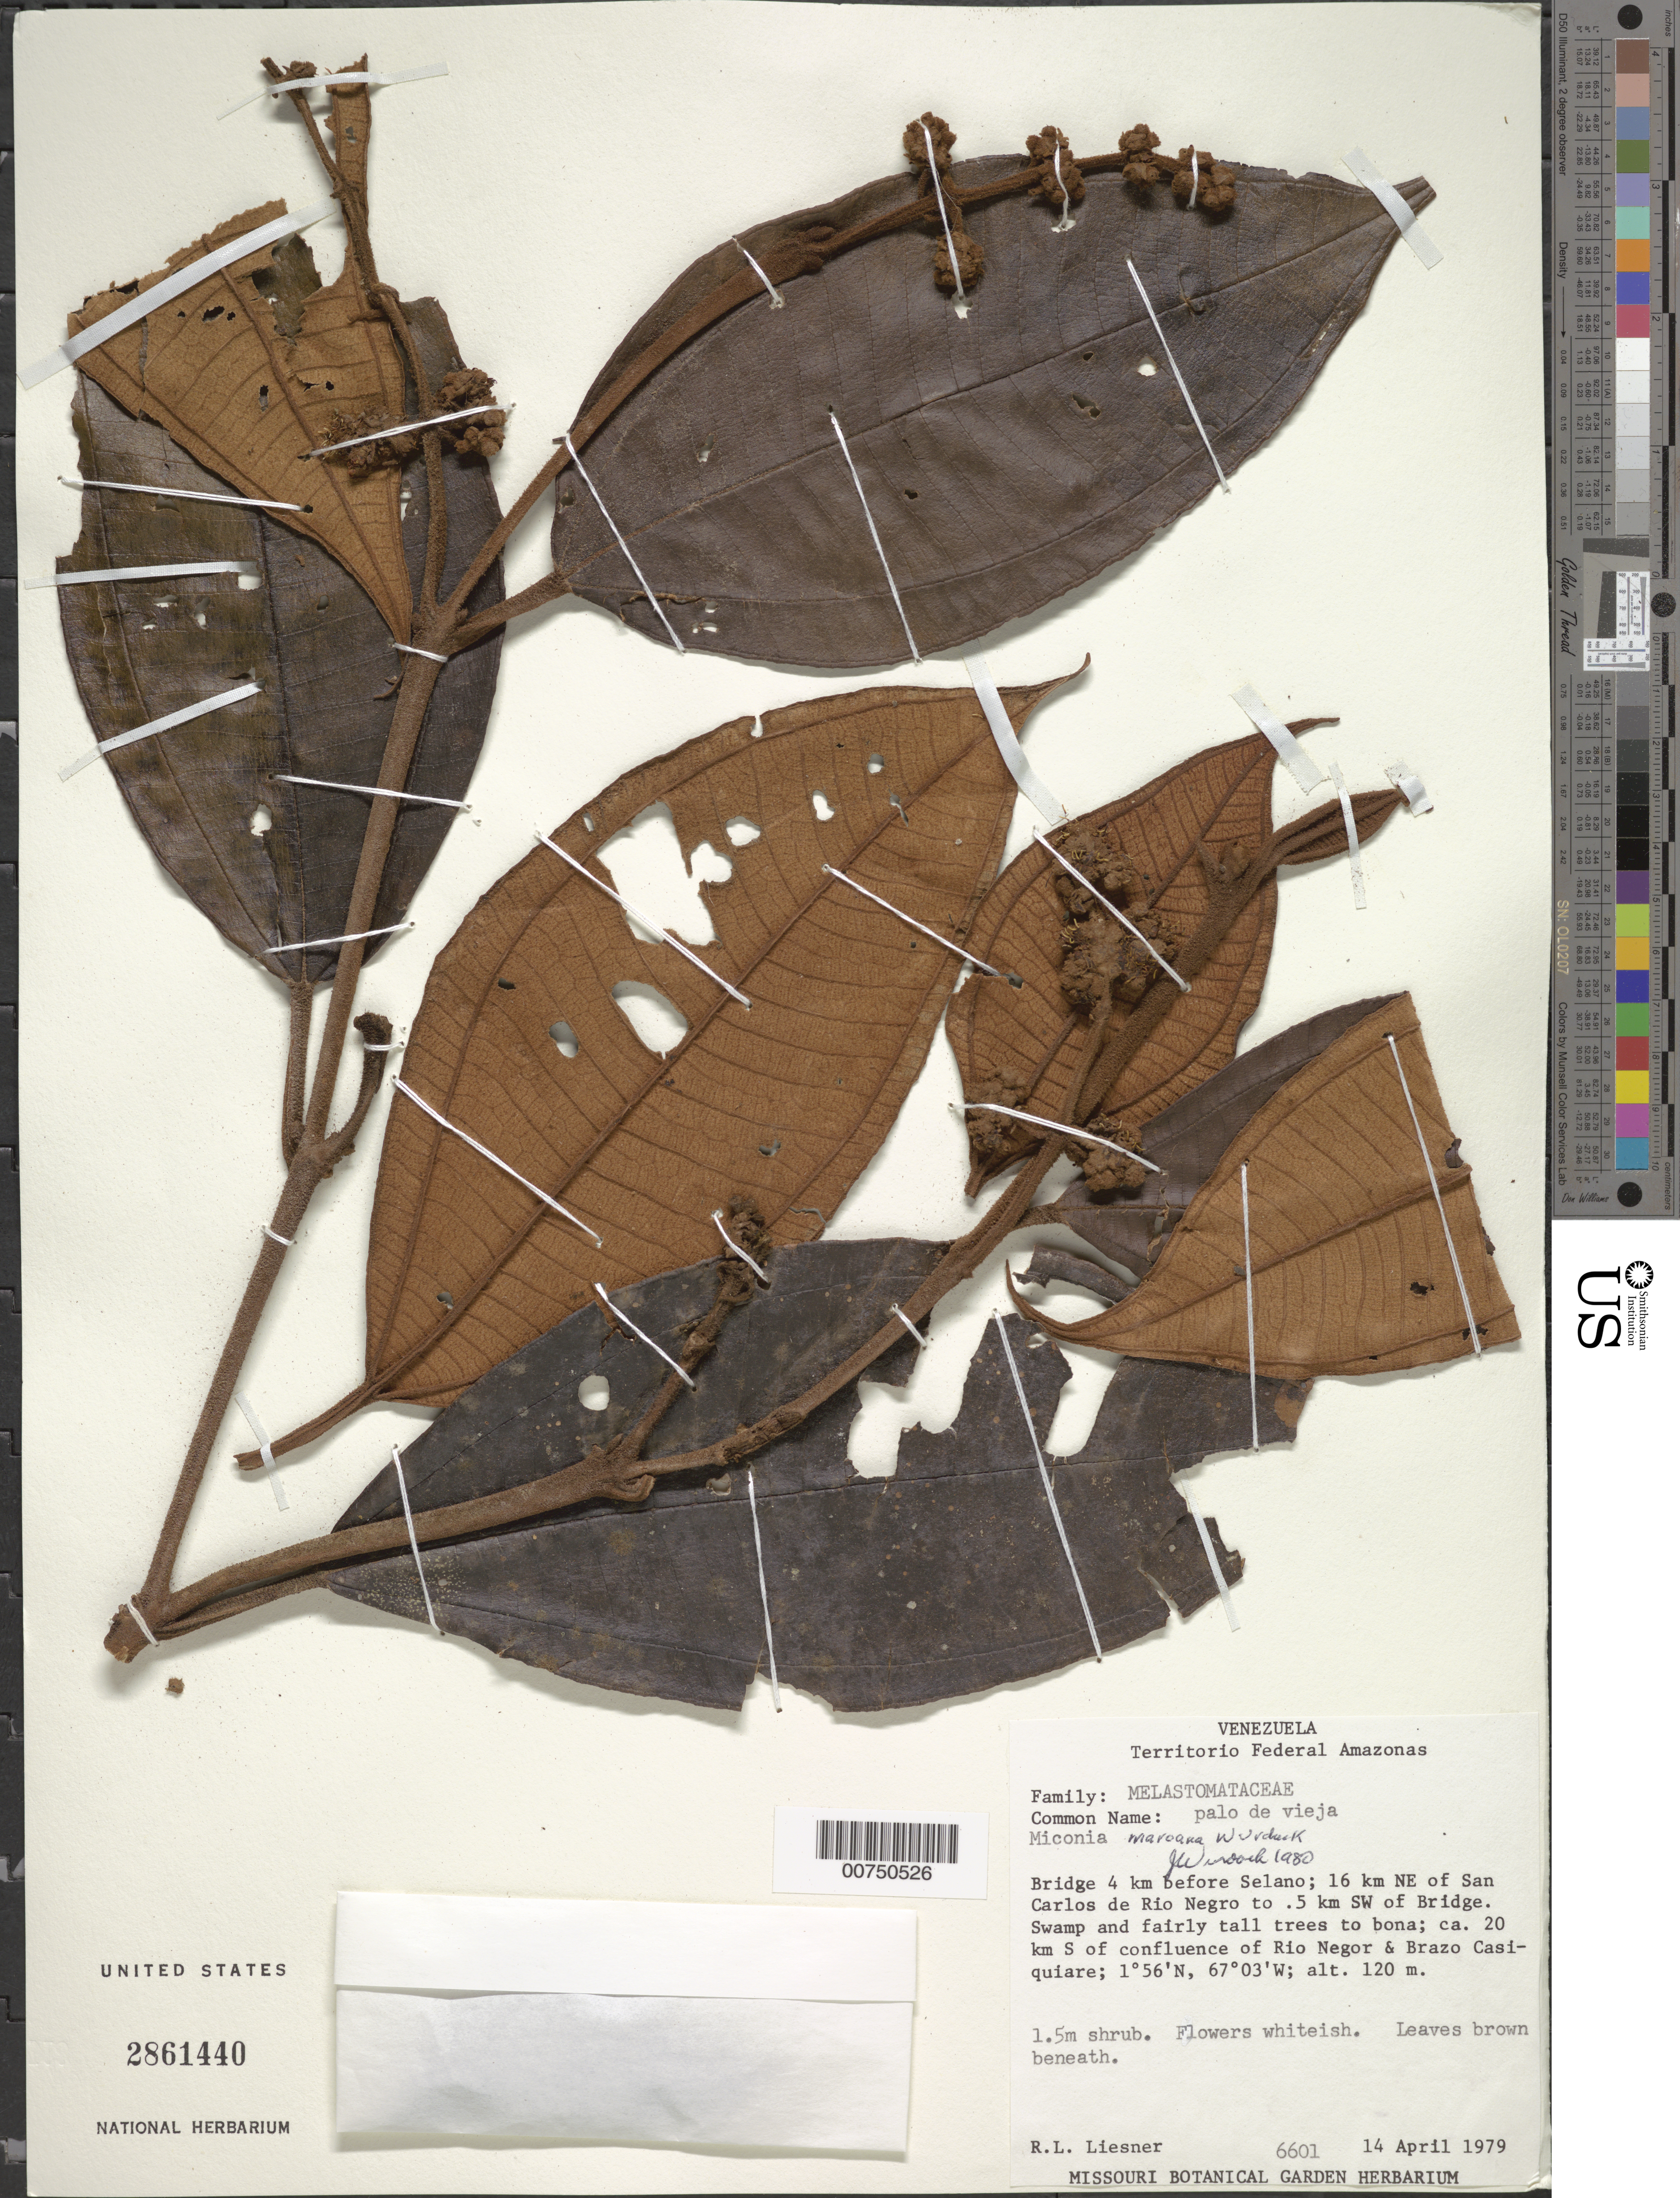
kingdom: Plantae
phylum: Tracheophyta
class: Magnoliopsida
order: Myrtales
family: Melastomataceae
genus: Miconia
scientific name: Miconia maroana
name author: Wurdack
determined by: Wurdack, John J., (US), US (UNITED STATES)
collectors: R. L. Liesner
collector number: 6601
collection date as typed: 14-Apr-79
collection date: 1979-04-14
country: Venezuela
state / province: Amazonas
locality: San Carlos de Río Negro,16 km NE of; to 0.5 km SW of Selano Bridge and 4 km before Bridge; ca 20 km S of conflu of Río Negor and Brazo Casiquiare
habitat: Swamp and fairly tall trees to bona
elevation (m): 120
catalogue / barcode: US 2861440